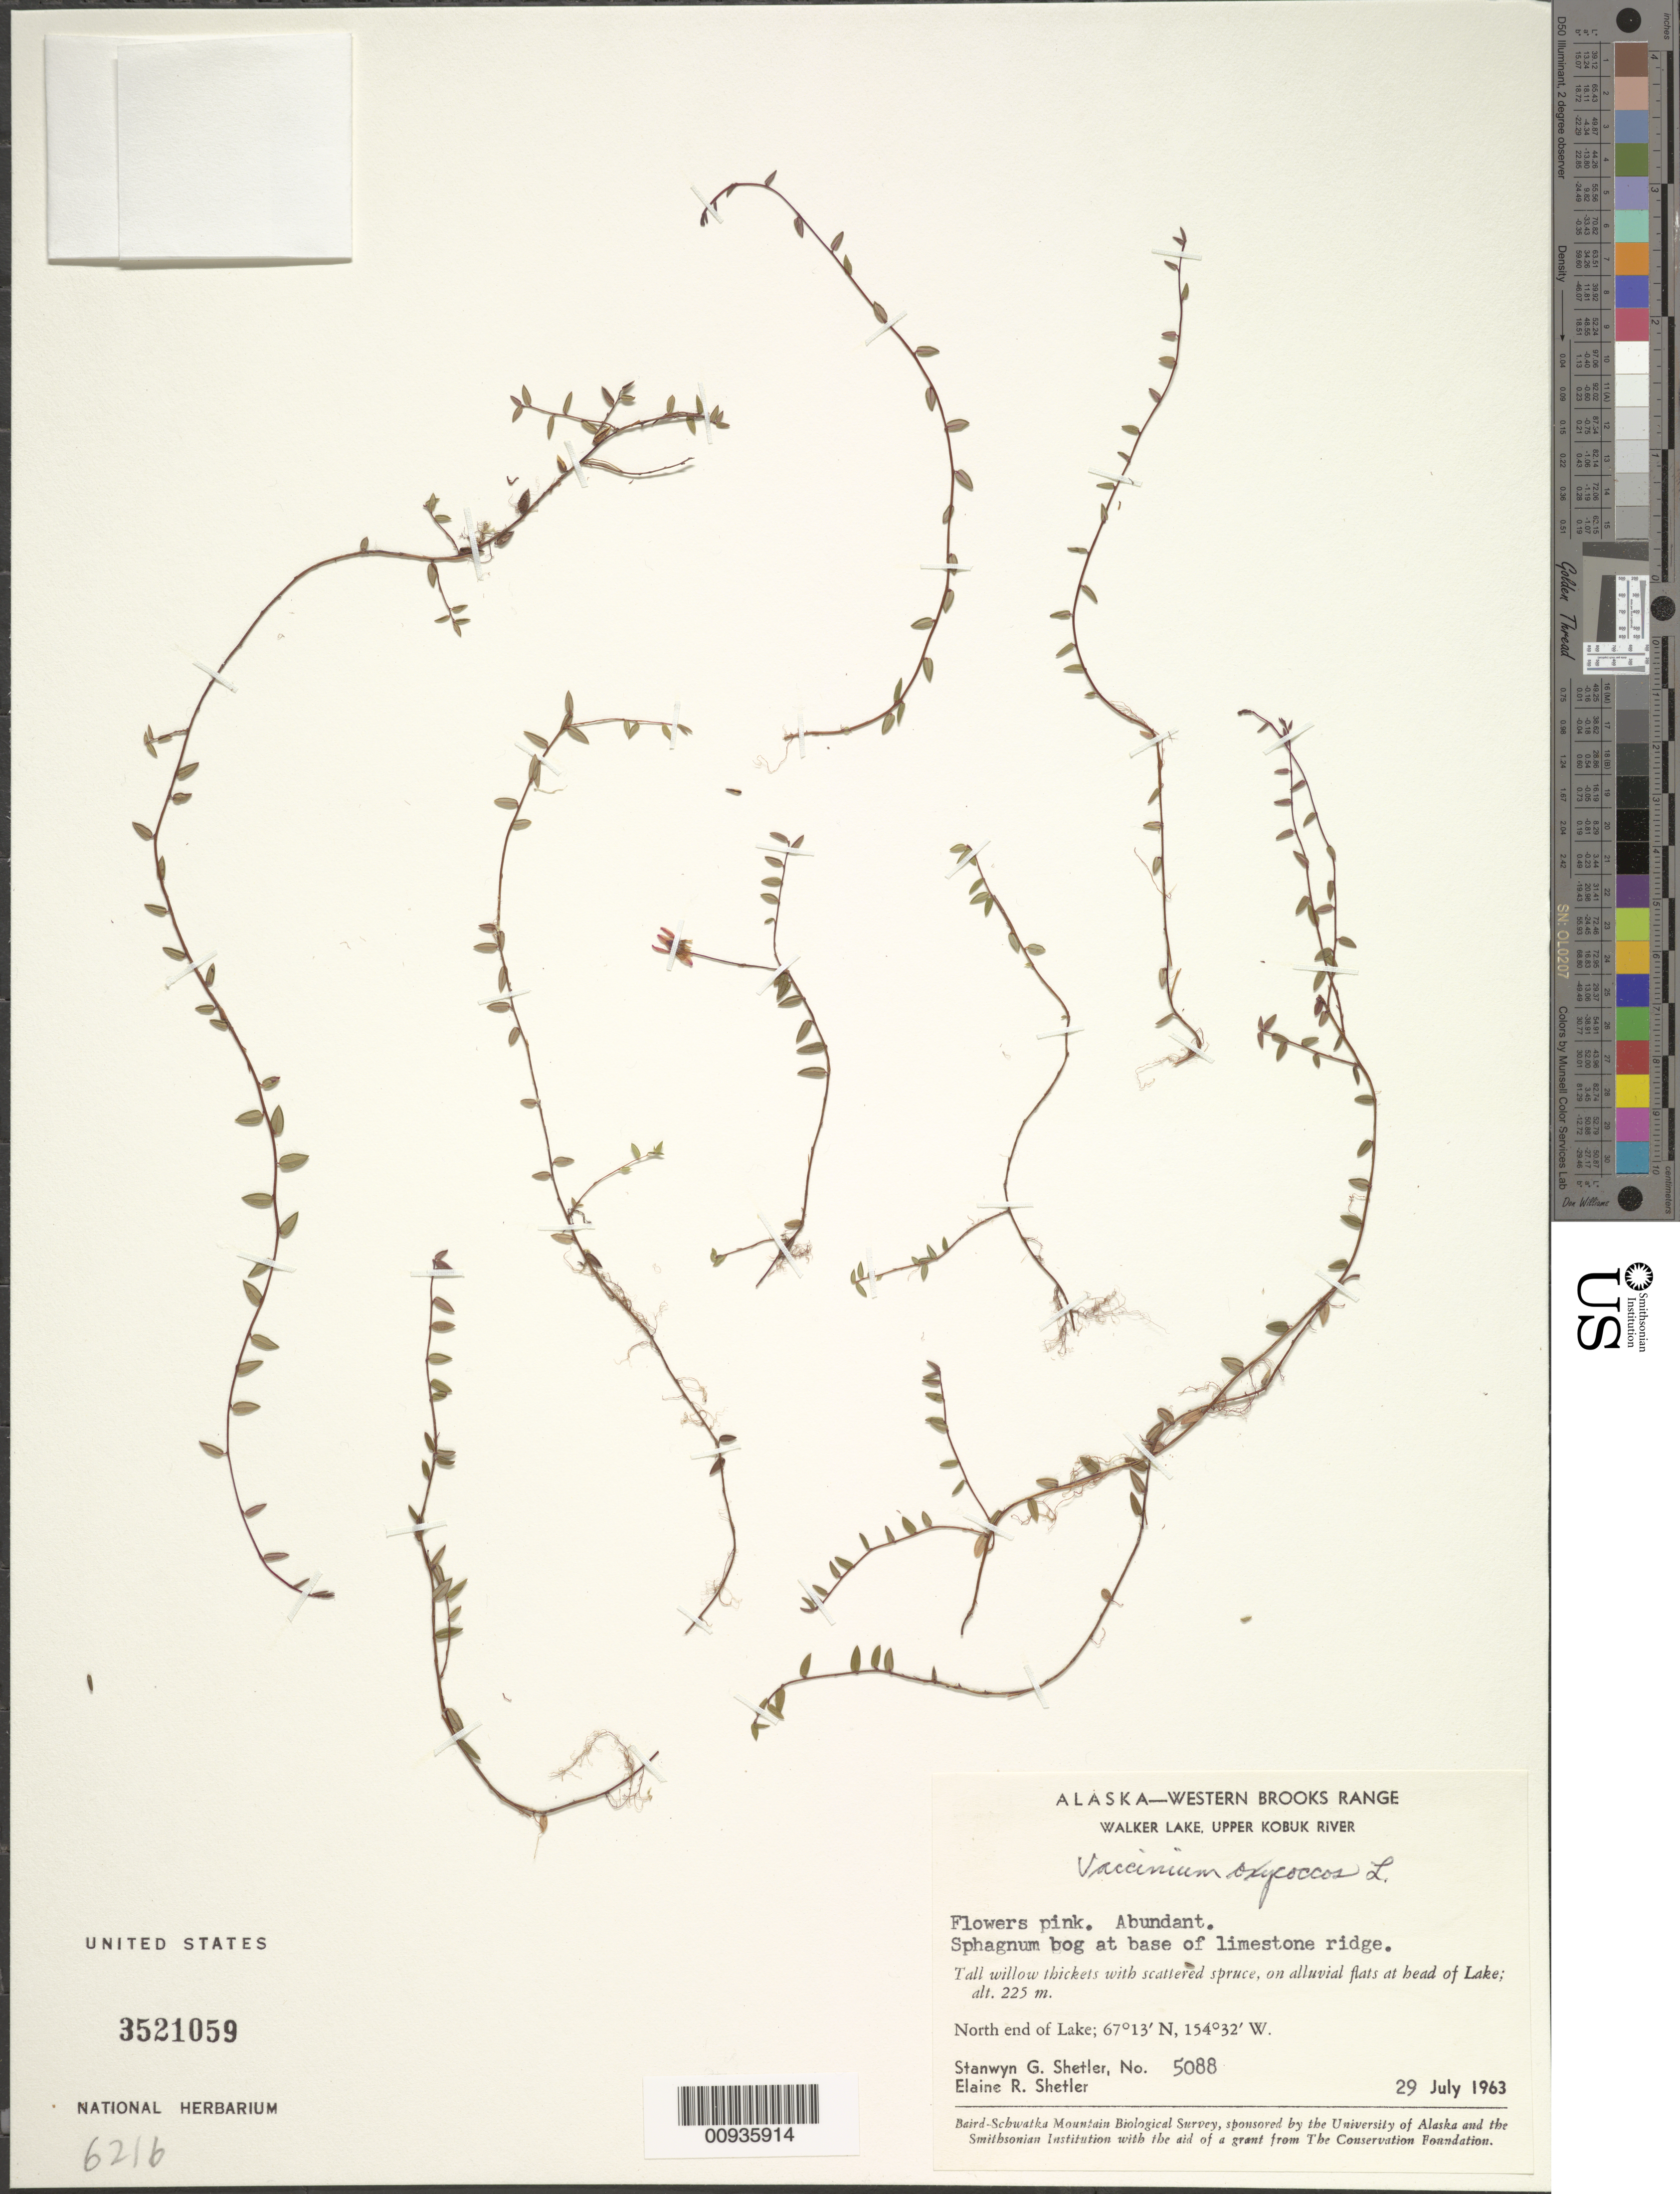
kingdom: Plantae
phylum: Tracheophyta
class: Magnoliopsida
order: Ericales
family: Ericaceae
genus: Vaccinium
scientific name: Vaccinium oxycoccos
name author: L.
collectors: S. Shetler & E. R. Shetler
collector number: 5088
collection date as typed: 29 Jul 1963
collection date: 1963-07-29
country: United States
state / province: Alaska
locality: North end of Walker Lake. Western Brooks Range, Upper Kobuk River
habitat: Tall willow thickets with scattered spruce, on alluvial flats at head of Lake. Sphagnum bog at base of limestone ridge.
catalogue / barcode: US 3521059